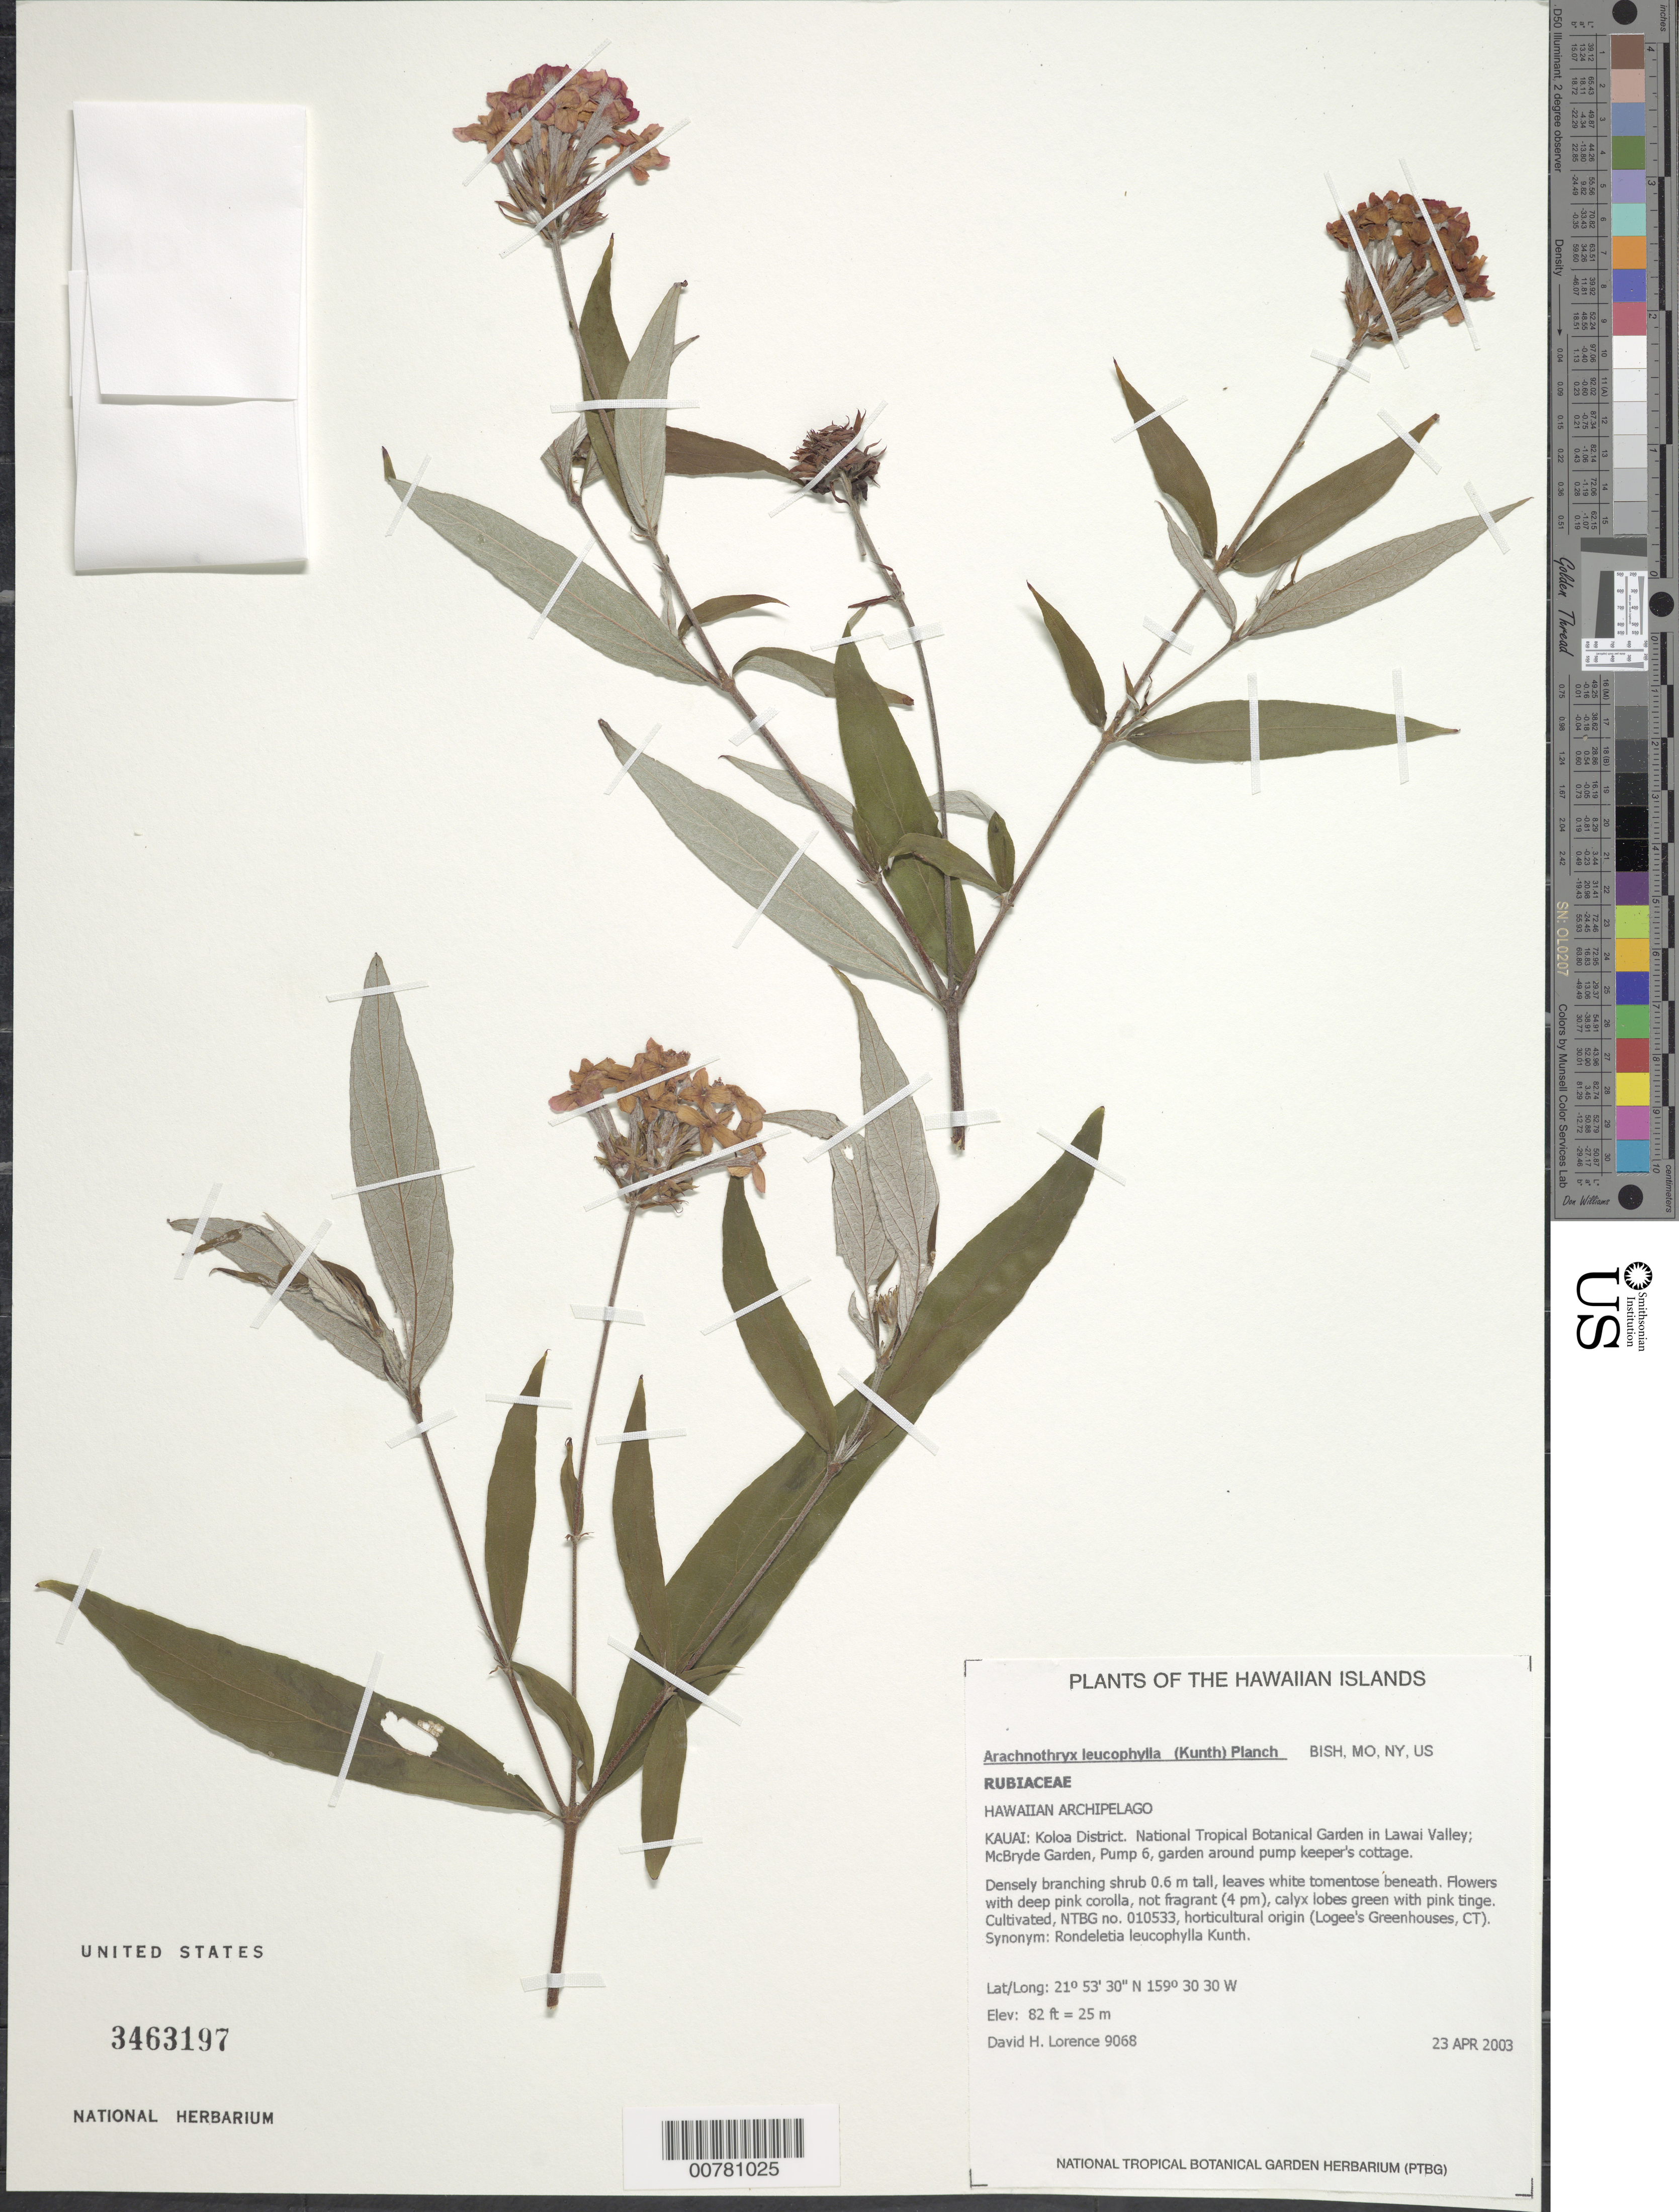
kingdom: Plantae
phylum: Tracheophyta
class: Magnoliopsida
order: Gentianales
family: Rubiaceae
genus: Arachnothryx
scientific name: Arachnothryx leucophylla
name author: (Kunth) Planch.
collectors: D. Lorence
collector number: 9068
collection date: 2003-04-03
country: United States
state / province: Hawaii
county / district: Kauai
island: Kaua'i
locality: Koloa District, National Tropical Botanical Garden in Lawai Valley; McBryde Garden, Pump 6, garden around pump keeper's cottage.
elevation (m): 25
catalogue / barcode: US 3463197